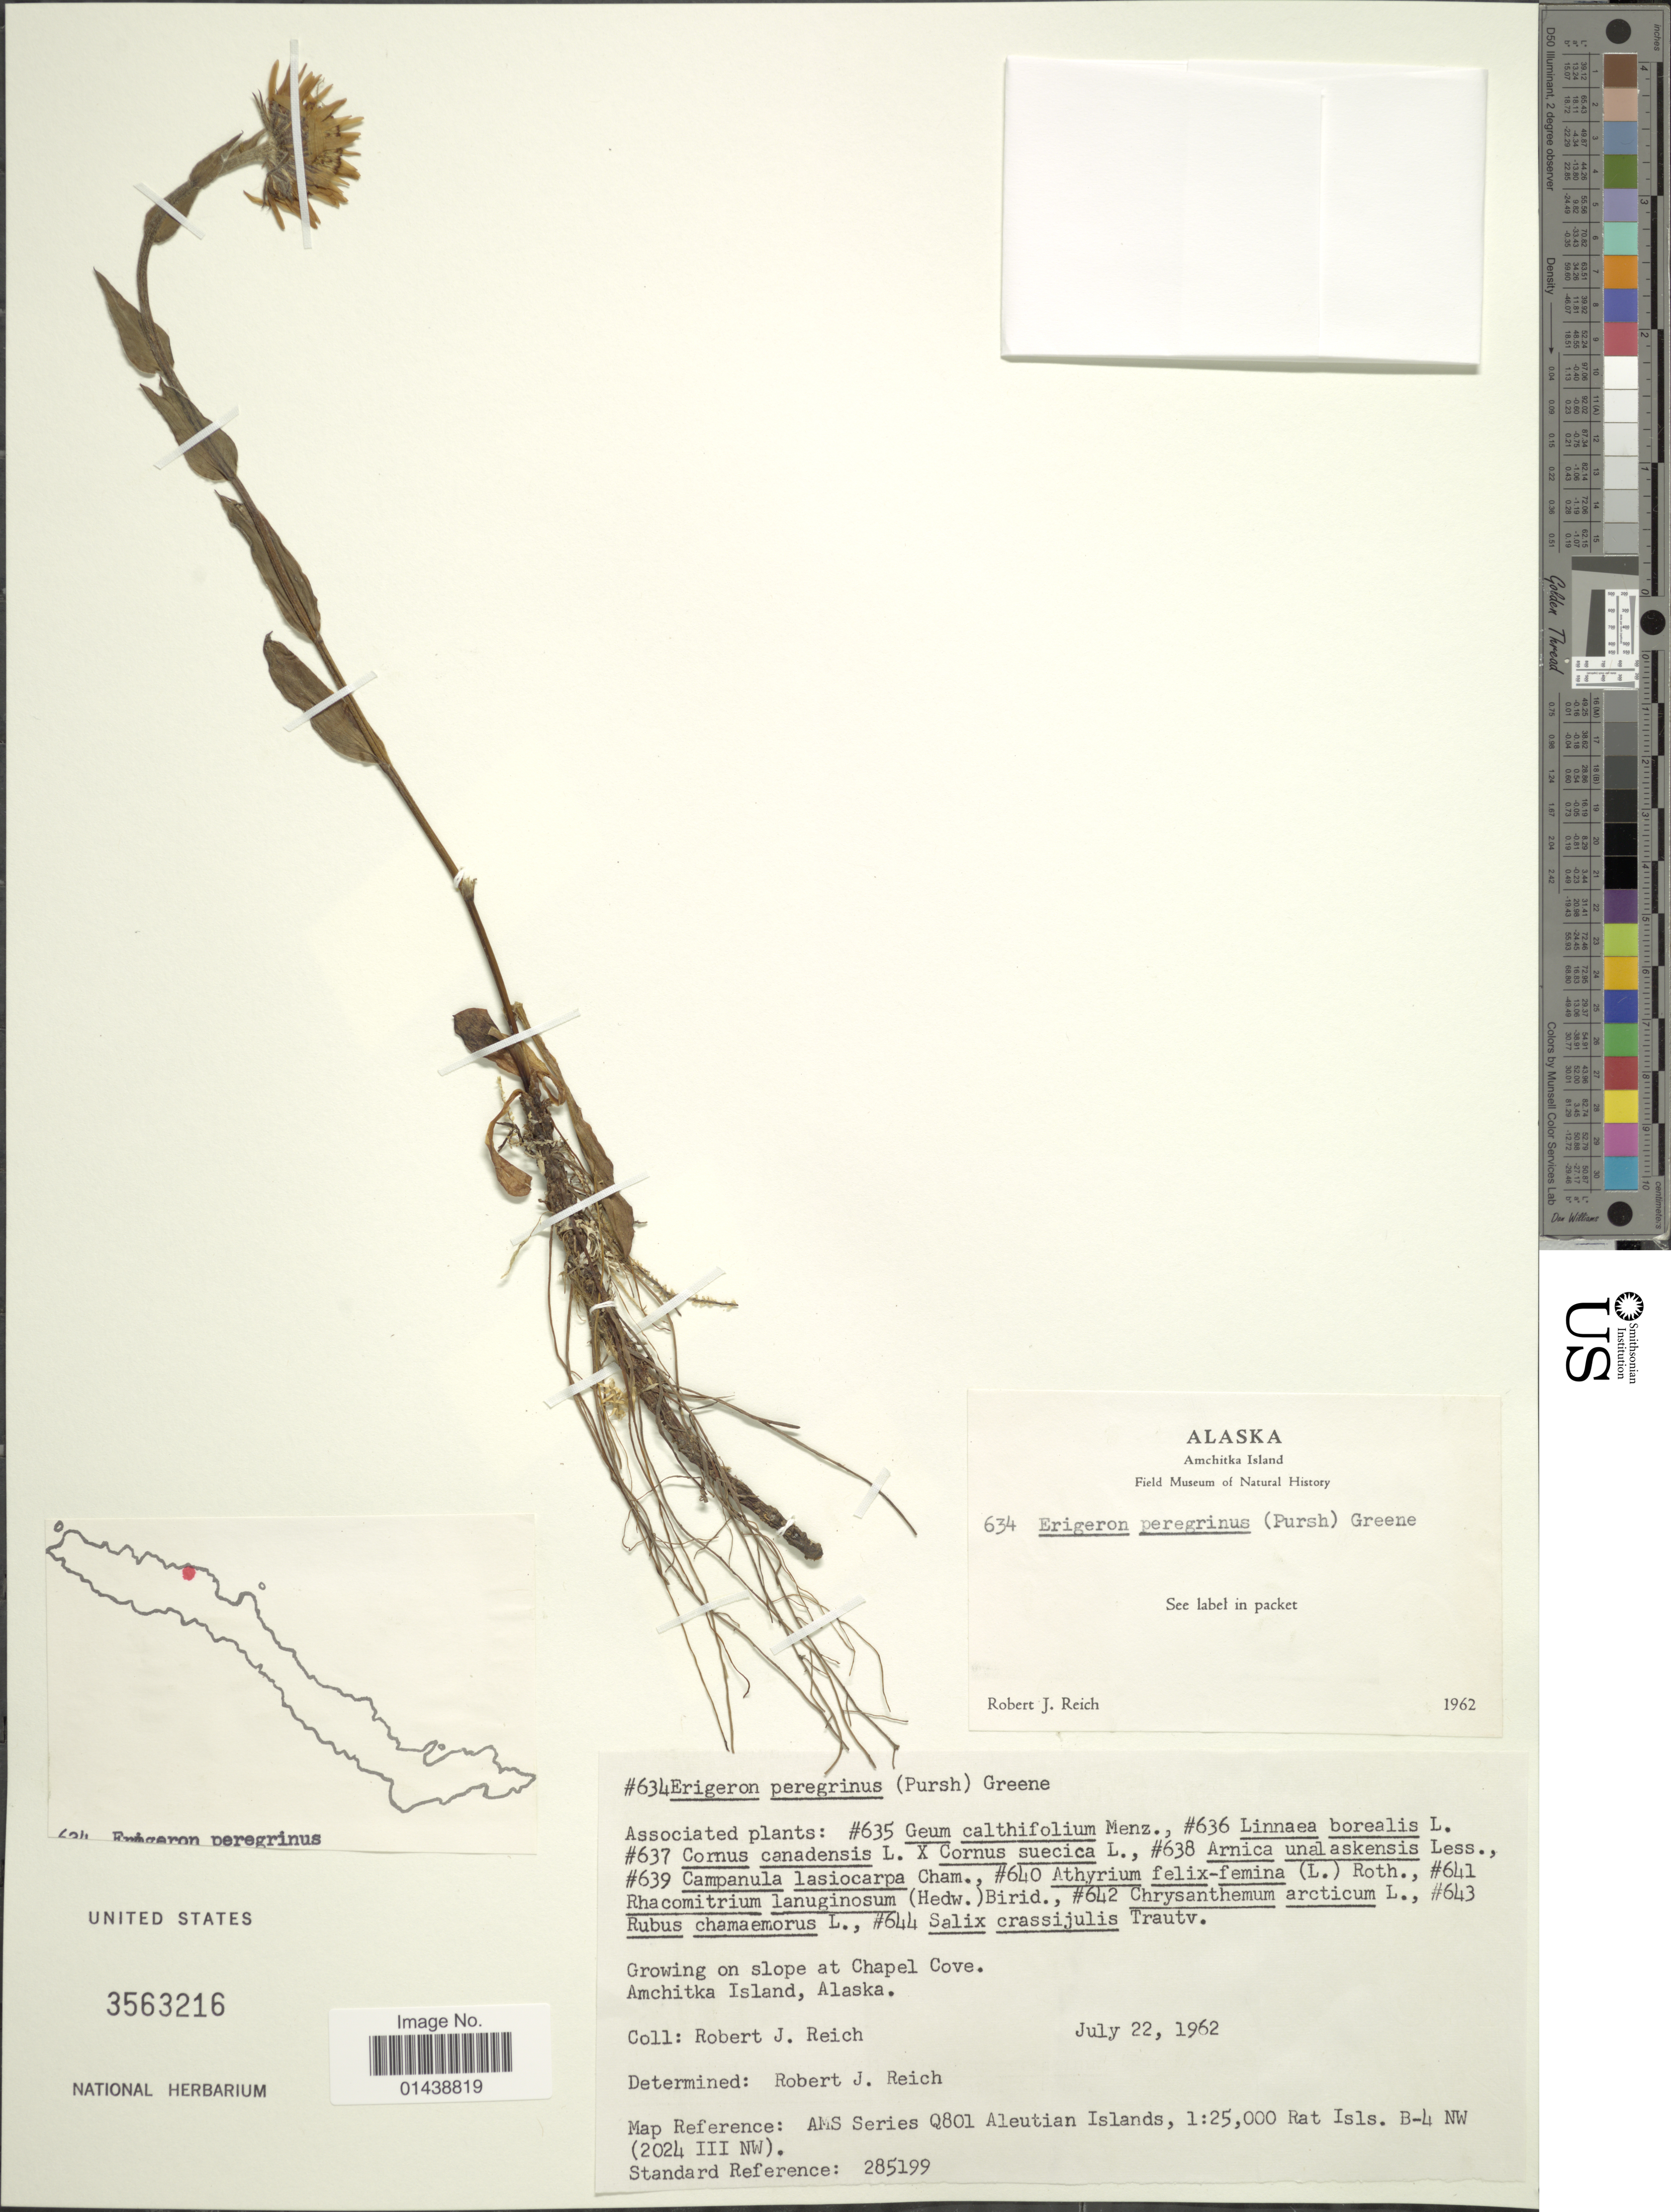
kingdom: Plantae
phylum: Tracheophyta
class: Magnoliopsida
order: Asterales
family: Asteraceae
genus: Erigeron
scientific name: Erigeron peregrinus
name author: (Banks ex Pursh) Greene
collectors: R. Reich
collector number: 634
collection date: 1962-07-22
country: United States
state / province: Alaska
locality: Chapel Cove. Amchitka Island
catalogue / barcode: US 3563216